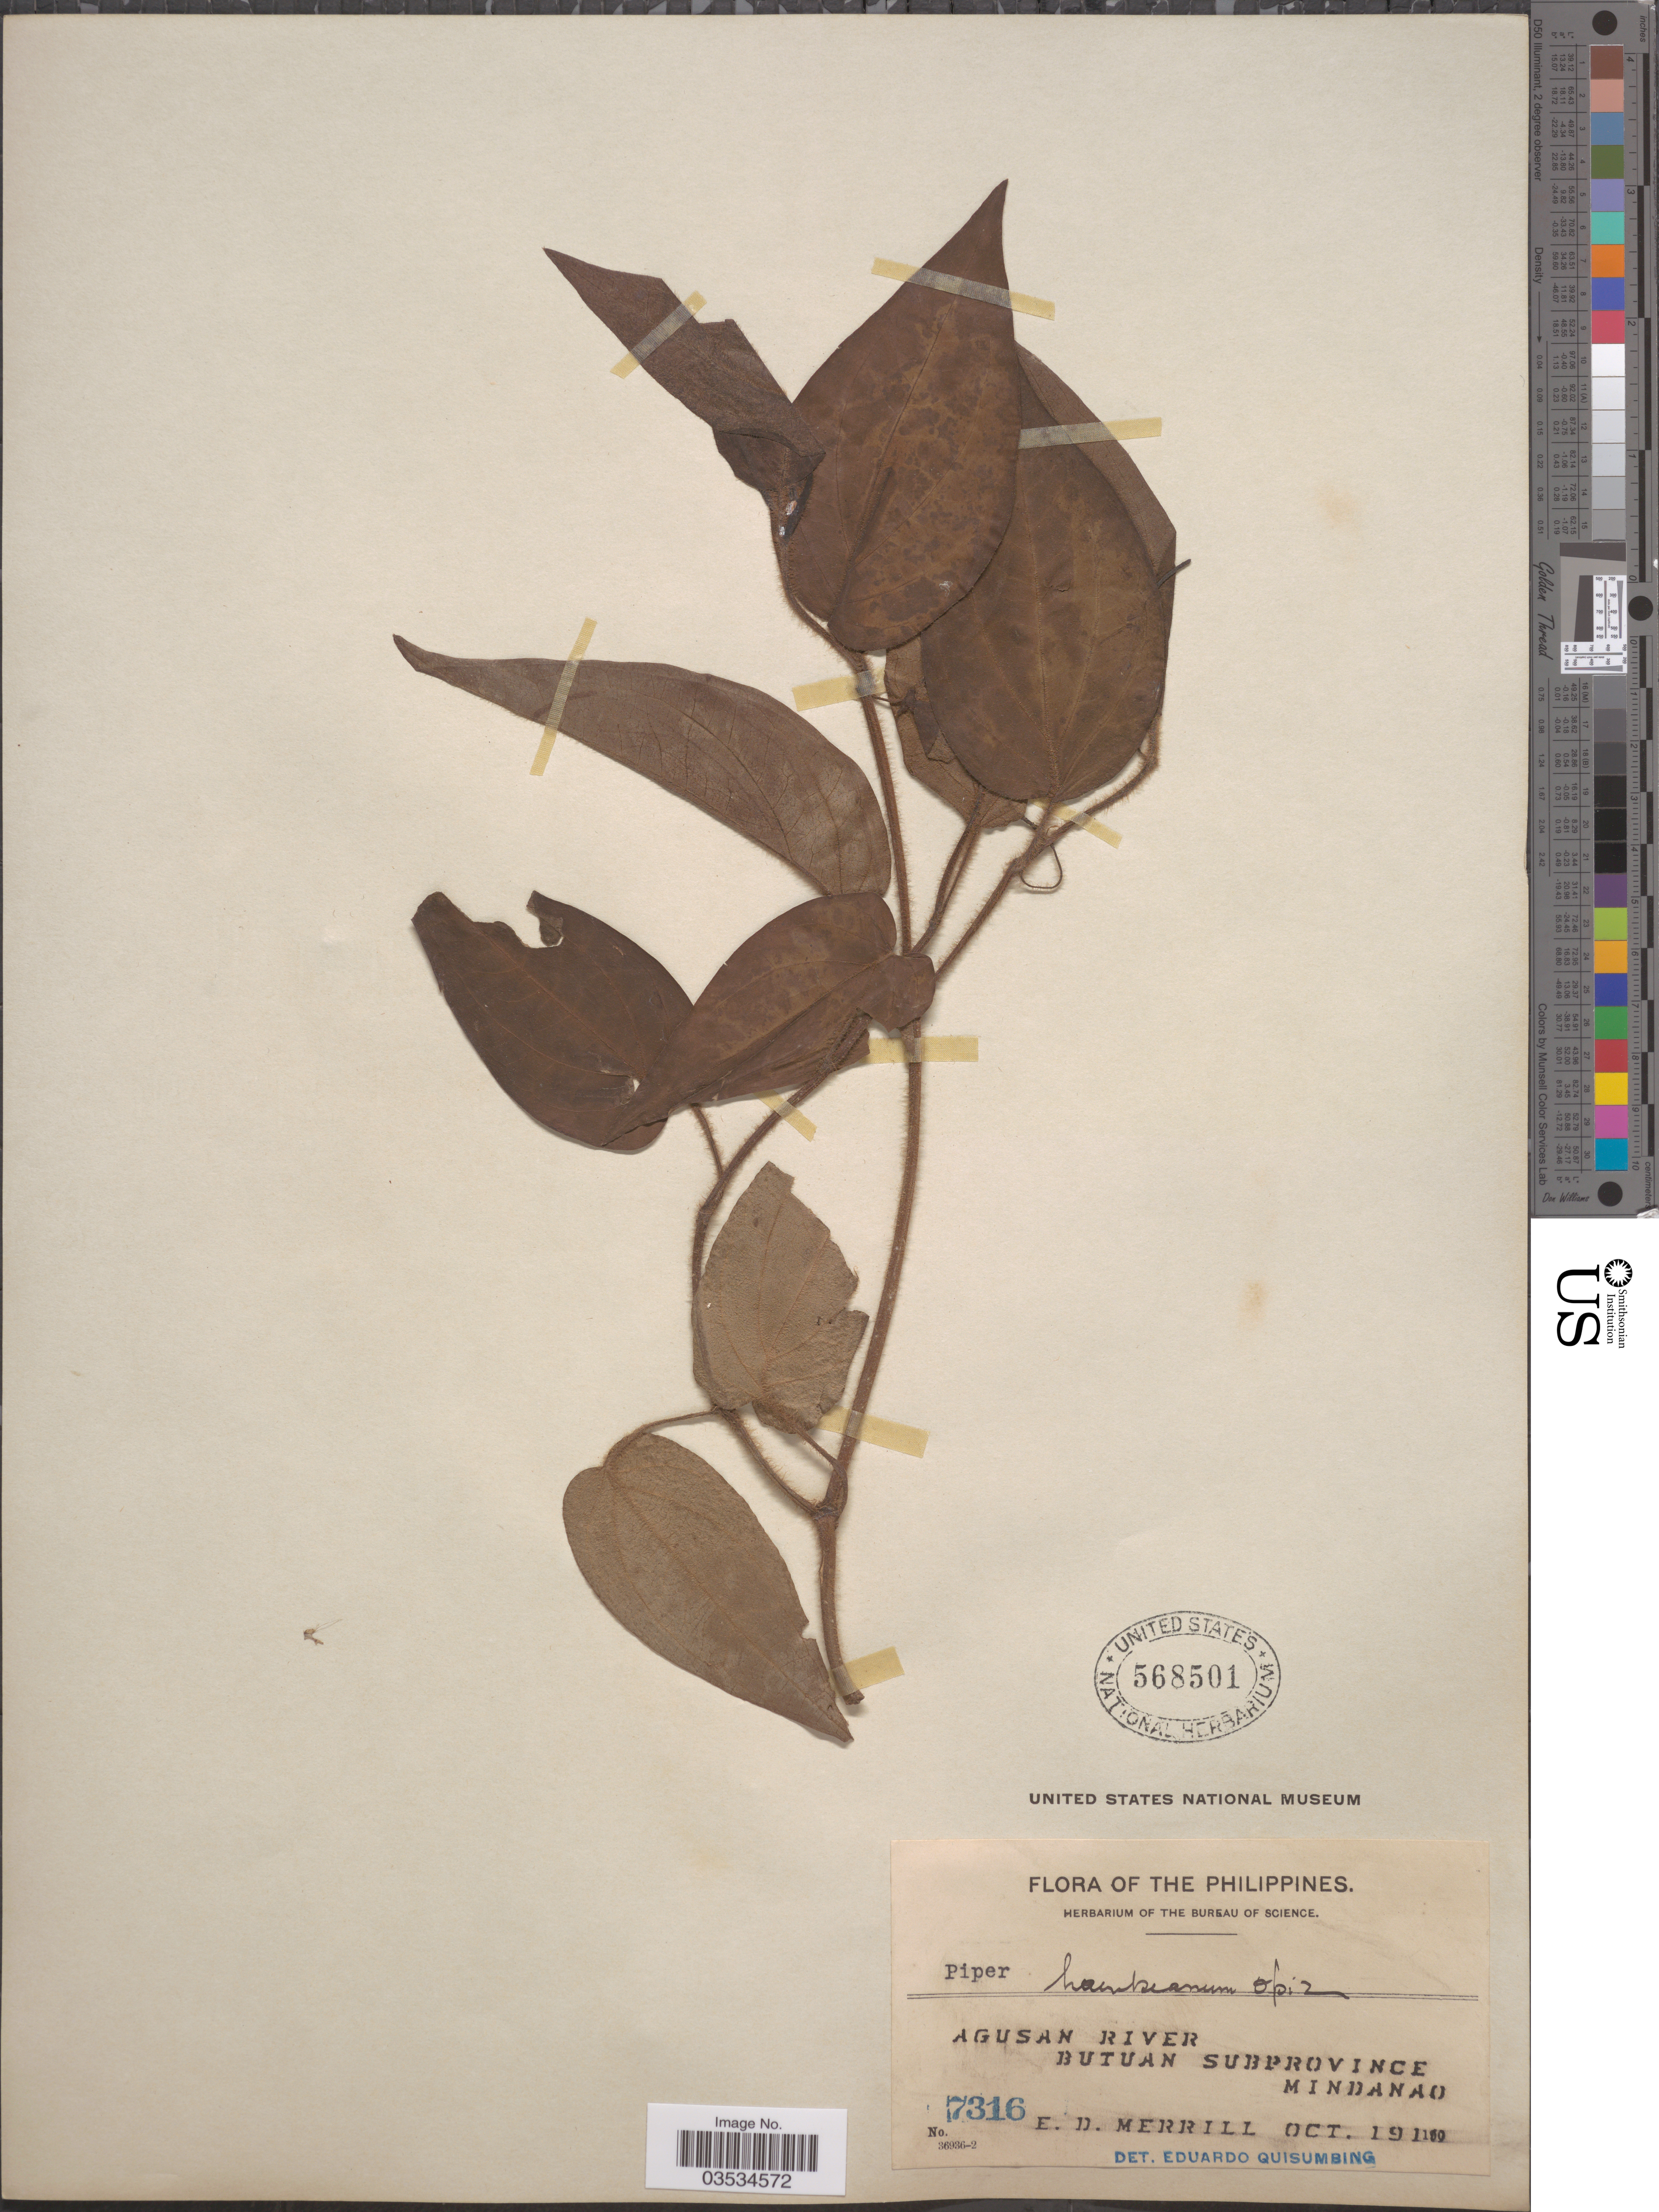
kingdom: Plantae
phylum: Tracheophyta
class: Magnoliopsida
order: Piperales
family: Piperaceae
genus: Piper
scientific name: Piper haenkeanum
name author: Opiz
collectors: E. D. Merrill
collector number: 7316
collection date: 1910-10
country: Philippines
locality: Agusan River. Butuan Subprovince. Mindanao.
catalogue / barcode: US 568501